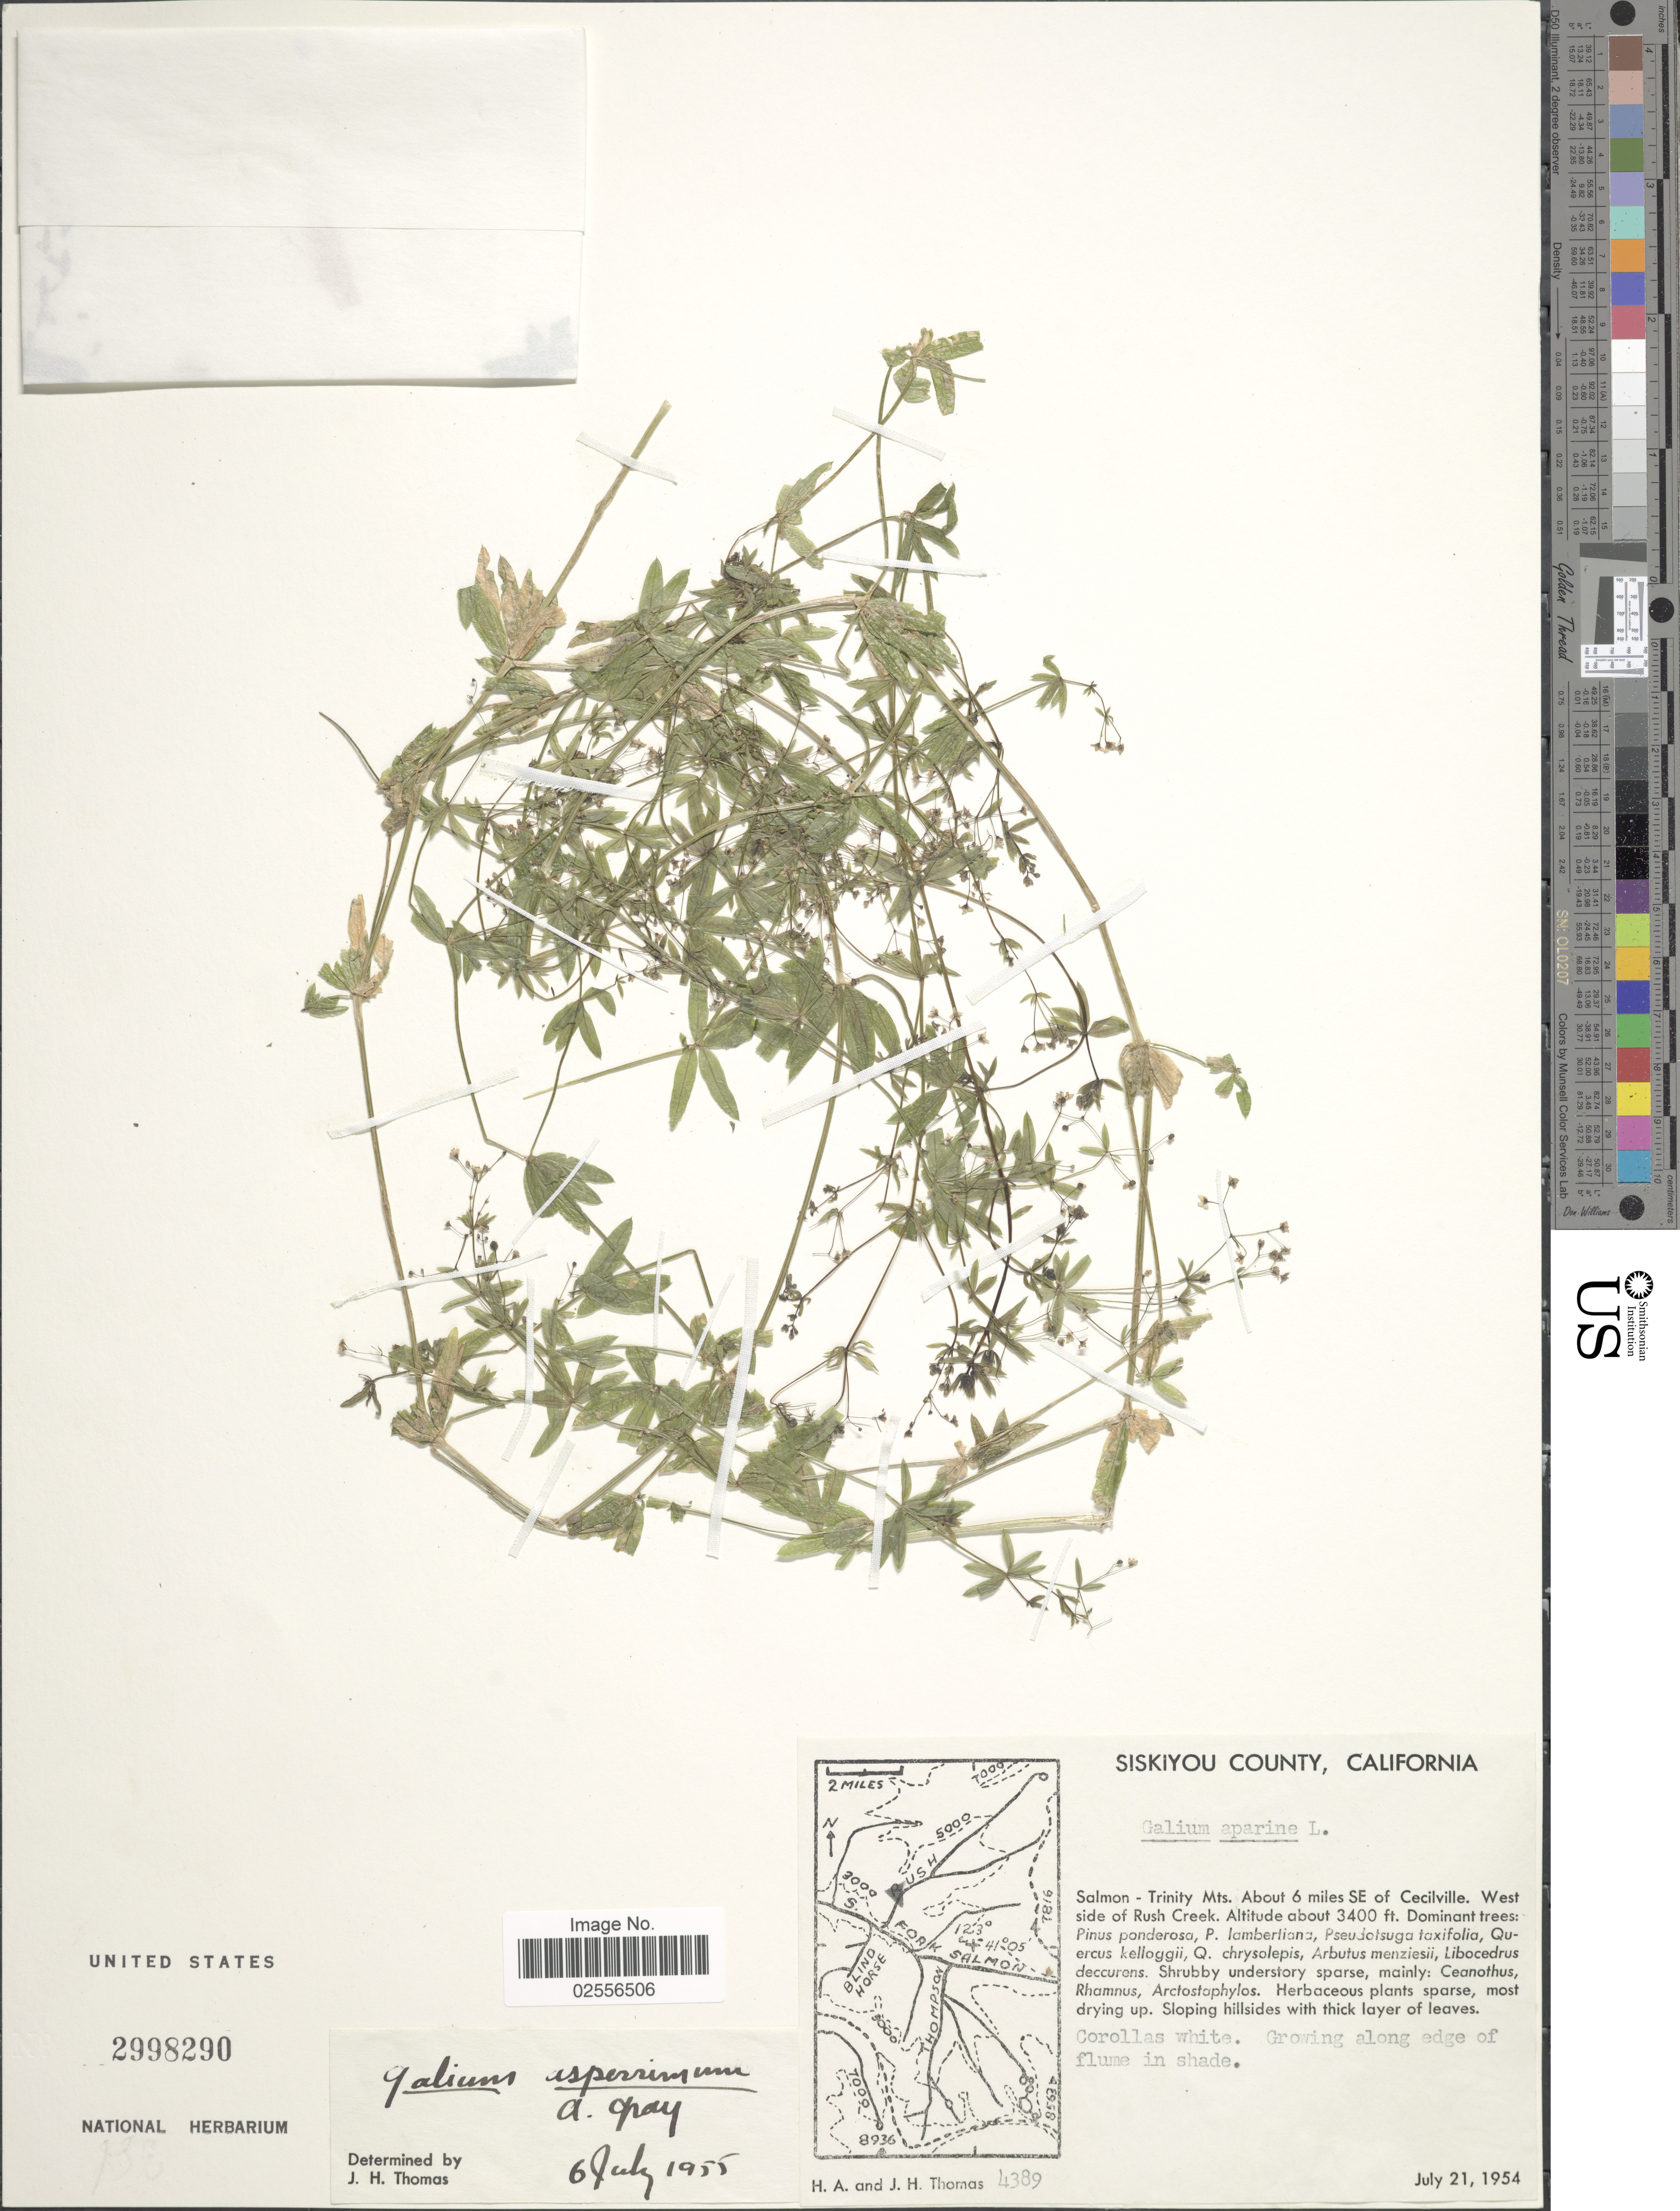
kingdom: Plantae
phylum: Tracheophyta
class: Magnoliopsida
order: Gentianales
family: Rubiaceae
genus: Galium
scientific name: Galium aparine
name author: L.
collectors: H. Thomas & J. H. Thomas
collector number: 4389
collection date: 1954-07-21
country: United States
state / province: California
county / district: Siskiyou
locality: Siskiyou County, Salmon - Trinity Mts. About 6 miles SE of Cecilville. West side of Rush Creek.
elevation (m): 1036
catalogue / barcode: US 2998290